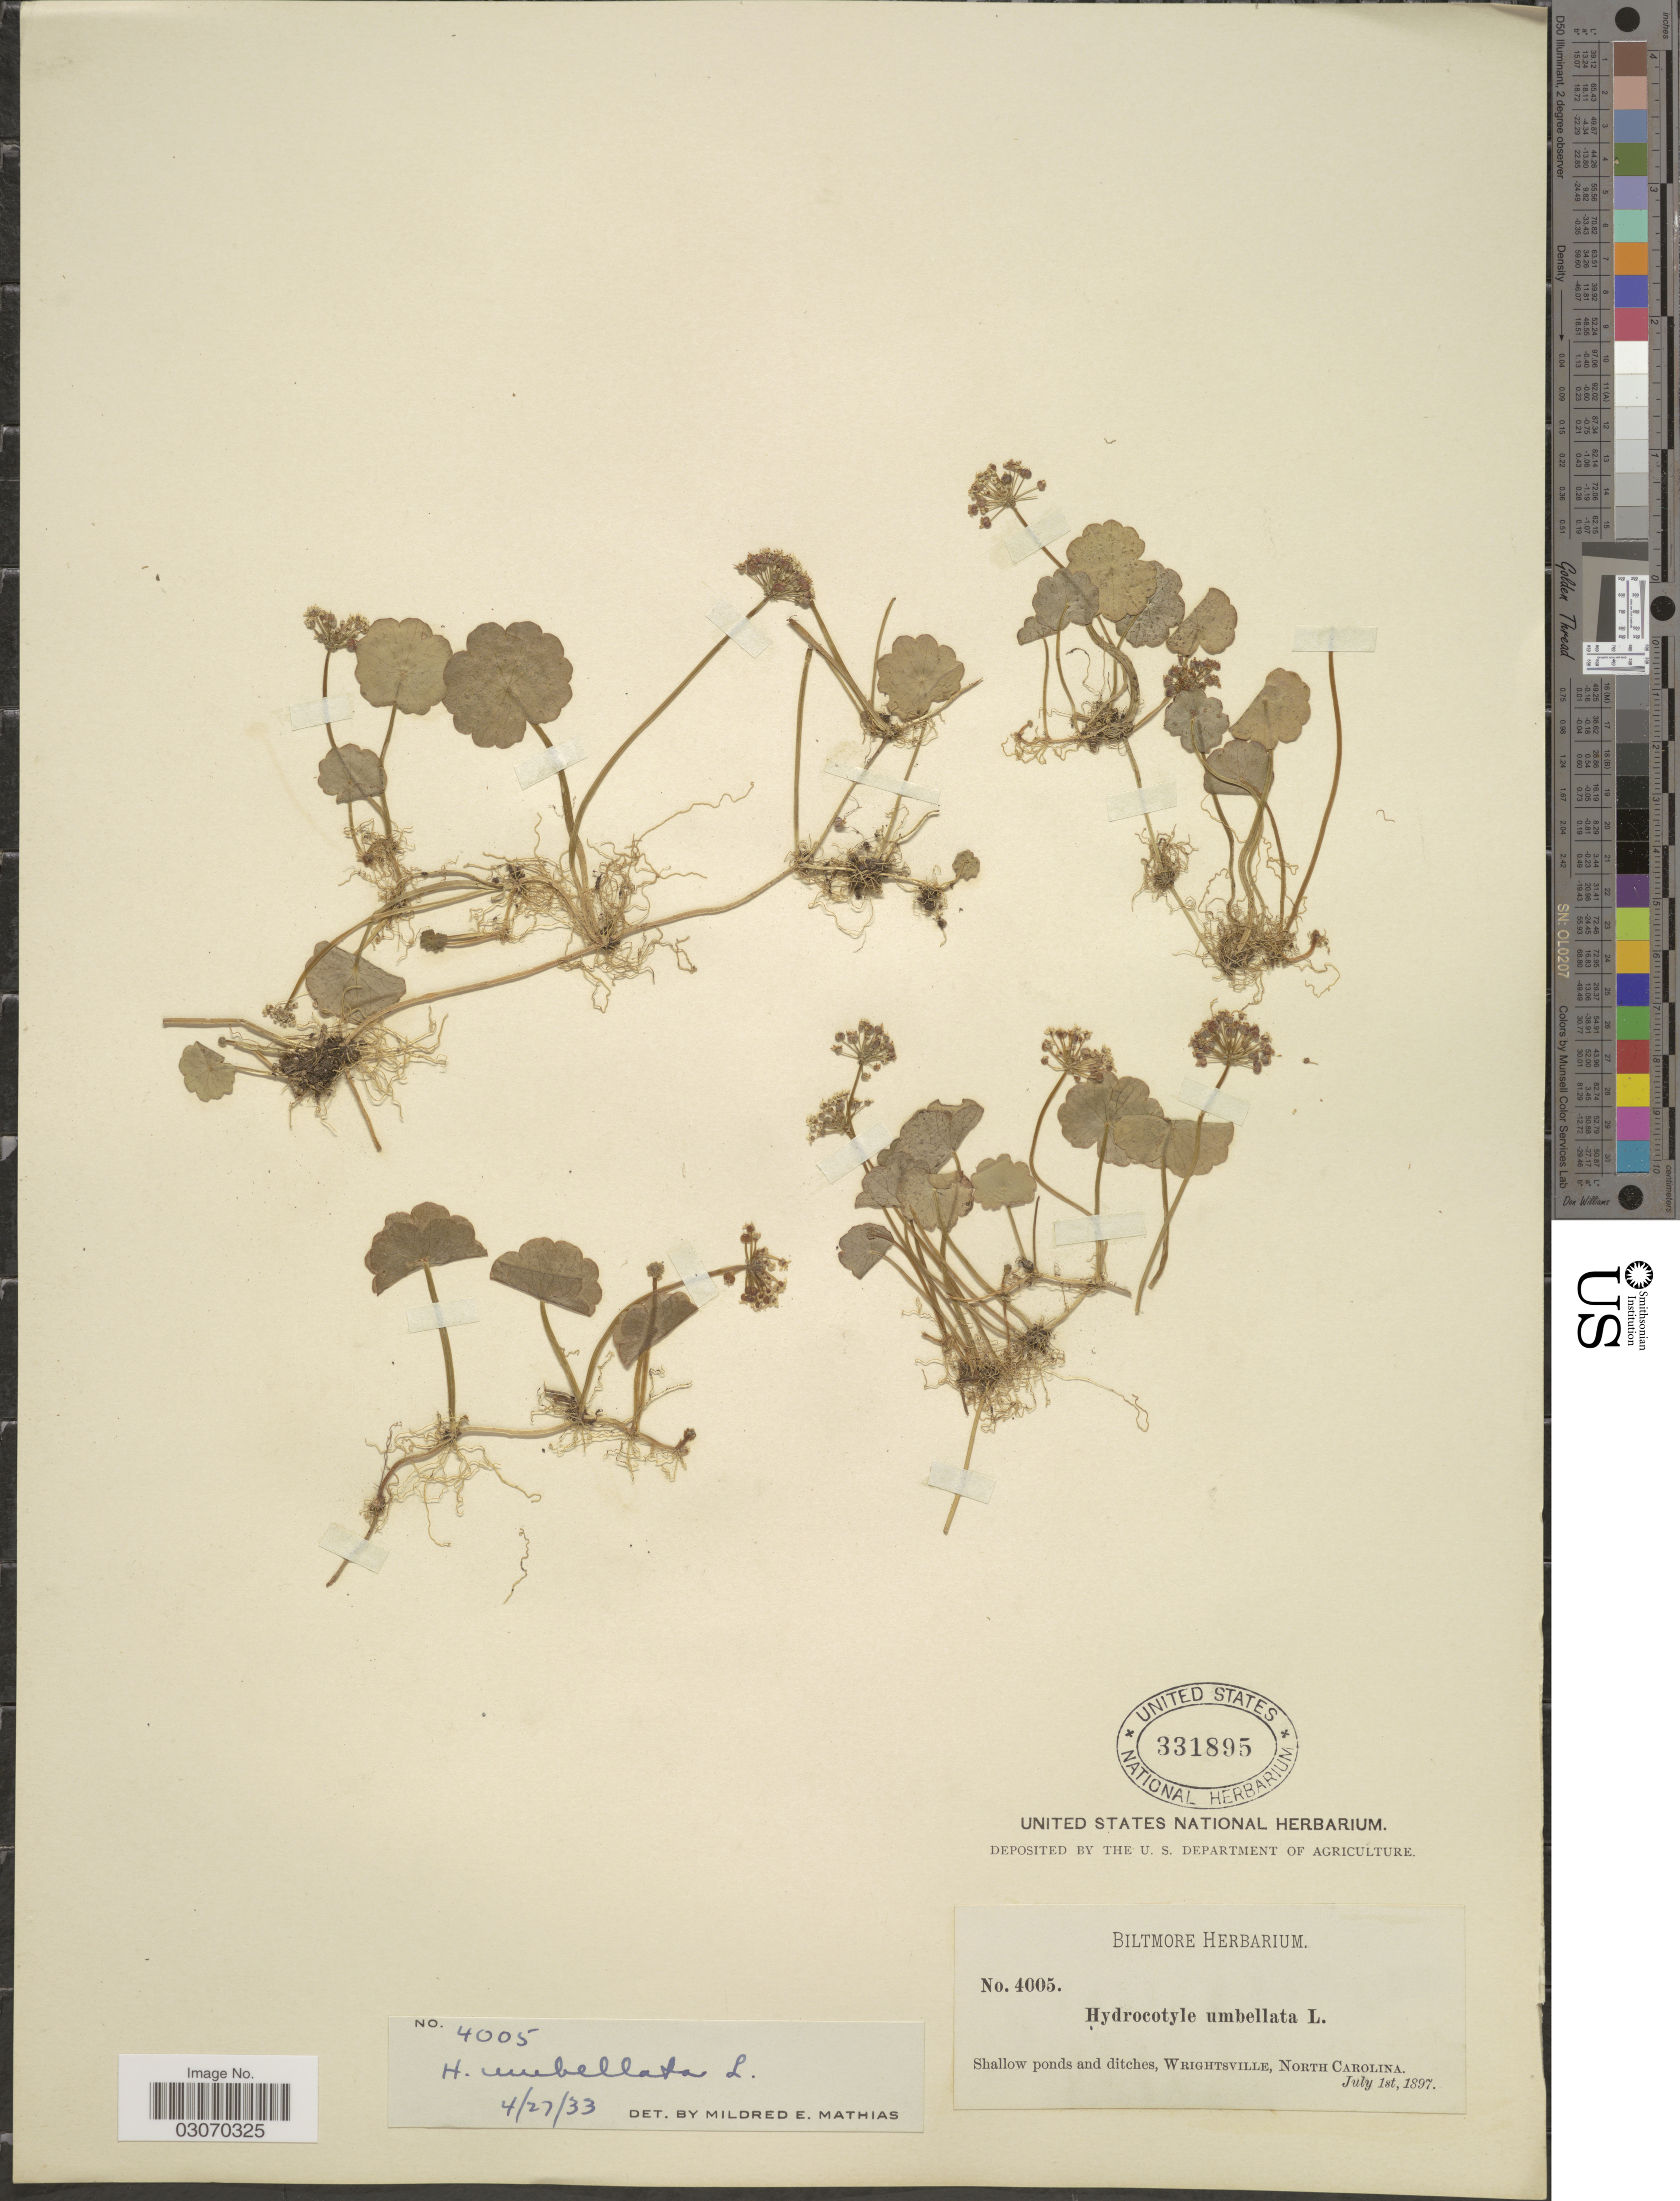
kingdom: Plantae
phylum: Tracheophyta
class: Magnoliopsida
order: Apiales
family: Araliaceae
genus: Hydrocotyle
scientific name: Hydrocotyle umbellata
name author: L.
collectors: ex herb. Biltmore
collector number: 4005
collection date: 1897-07-01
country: United States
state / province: North Carolina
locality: Wrightsville.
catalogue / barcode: US 331895